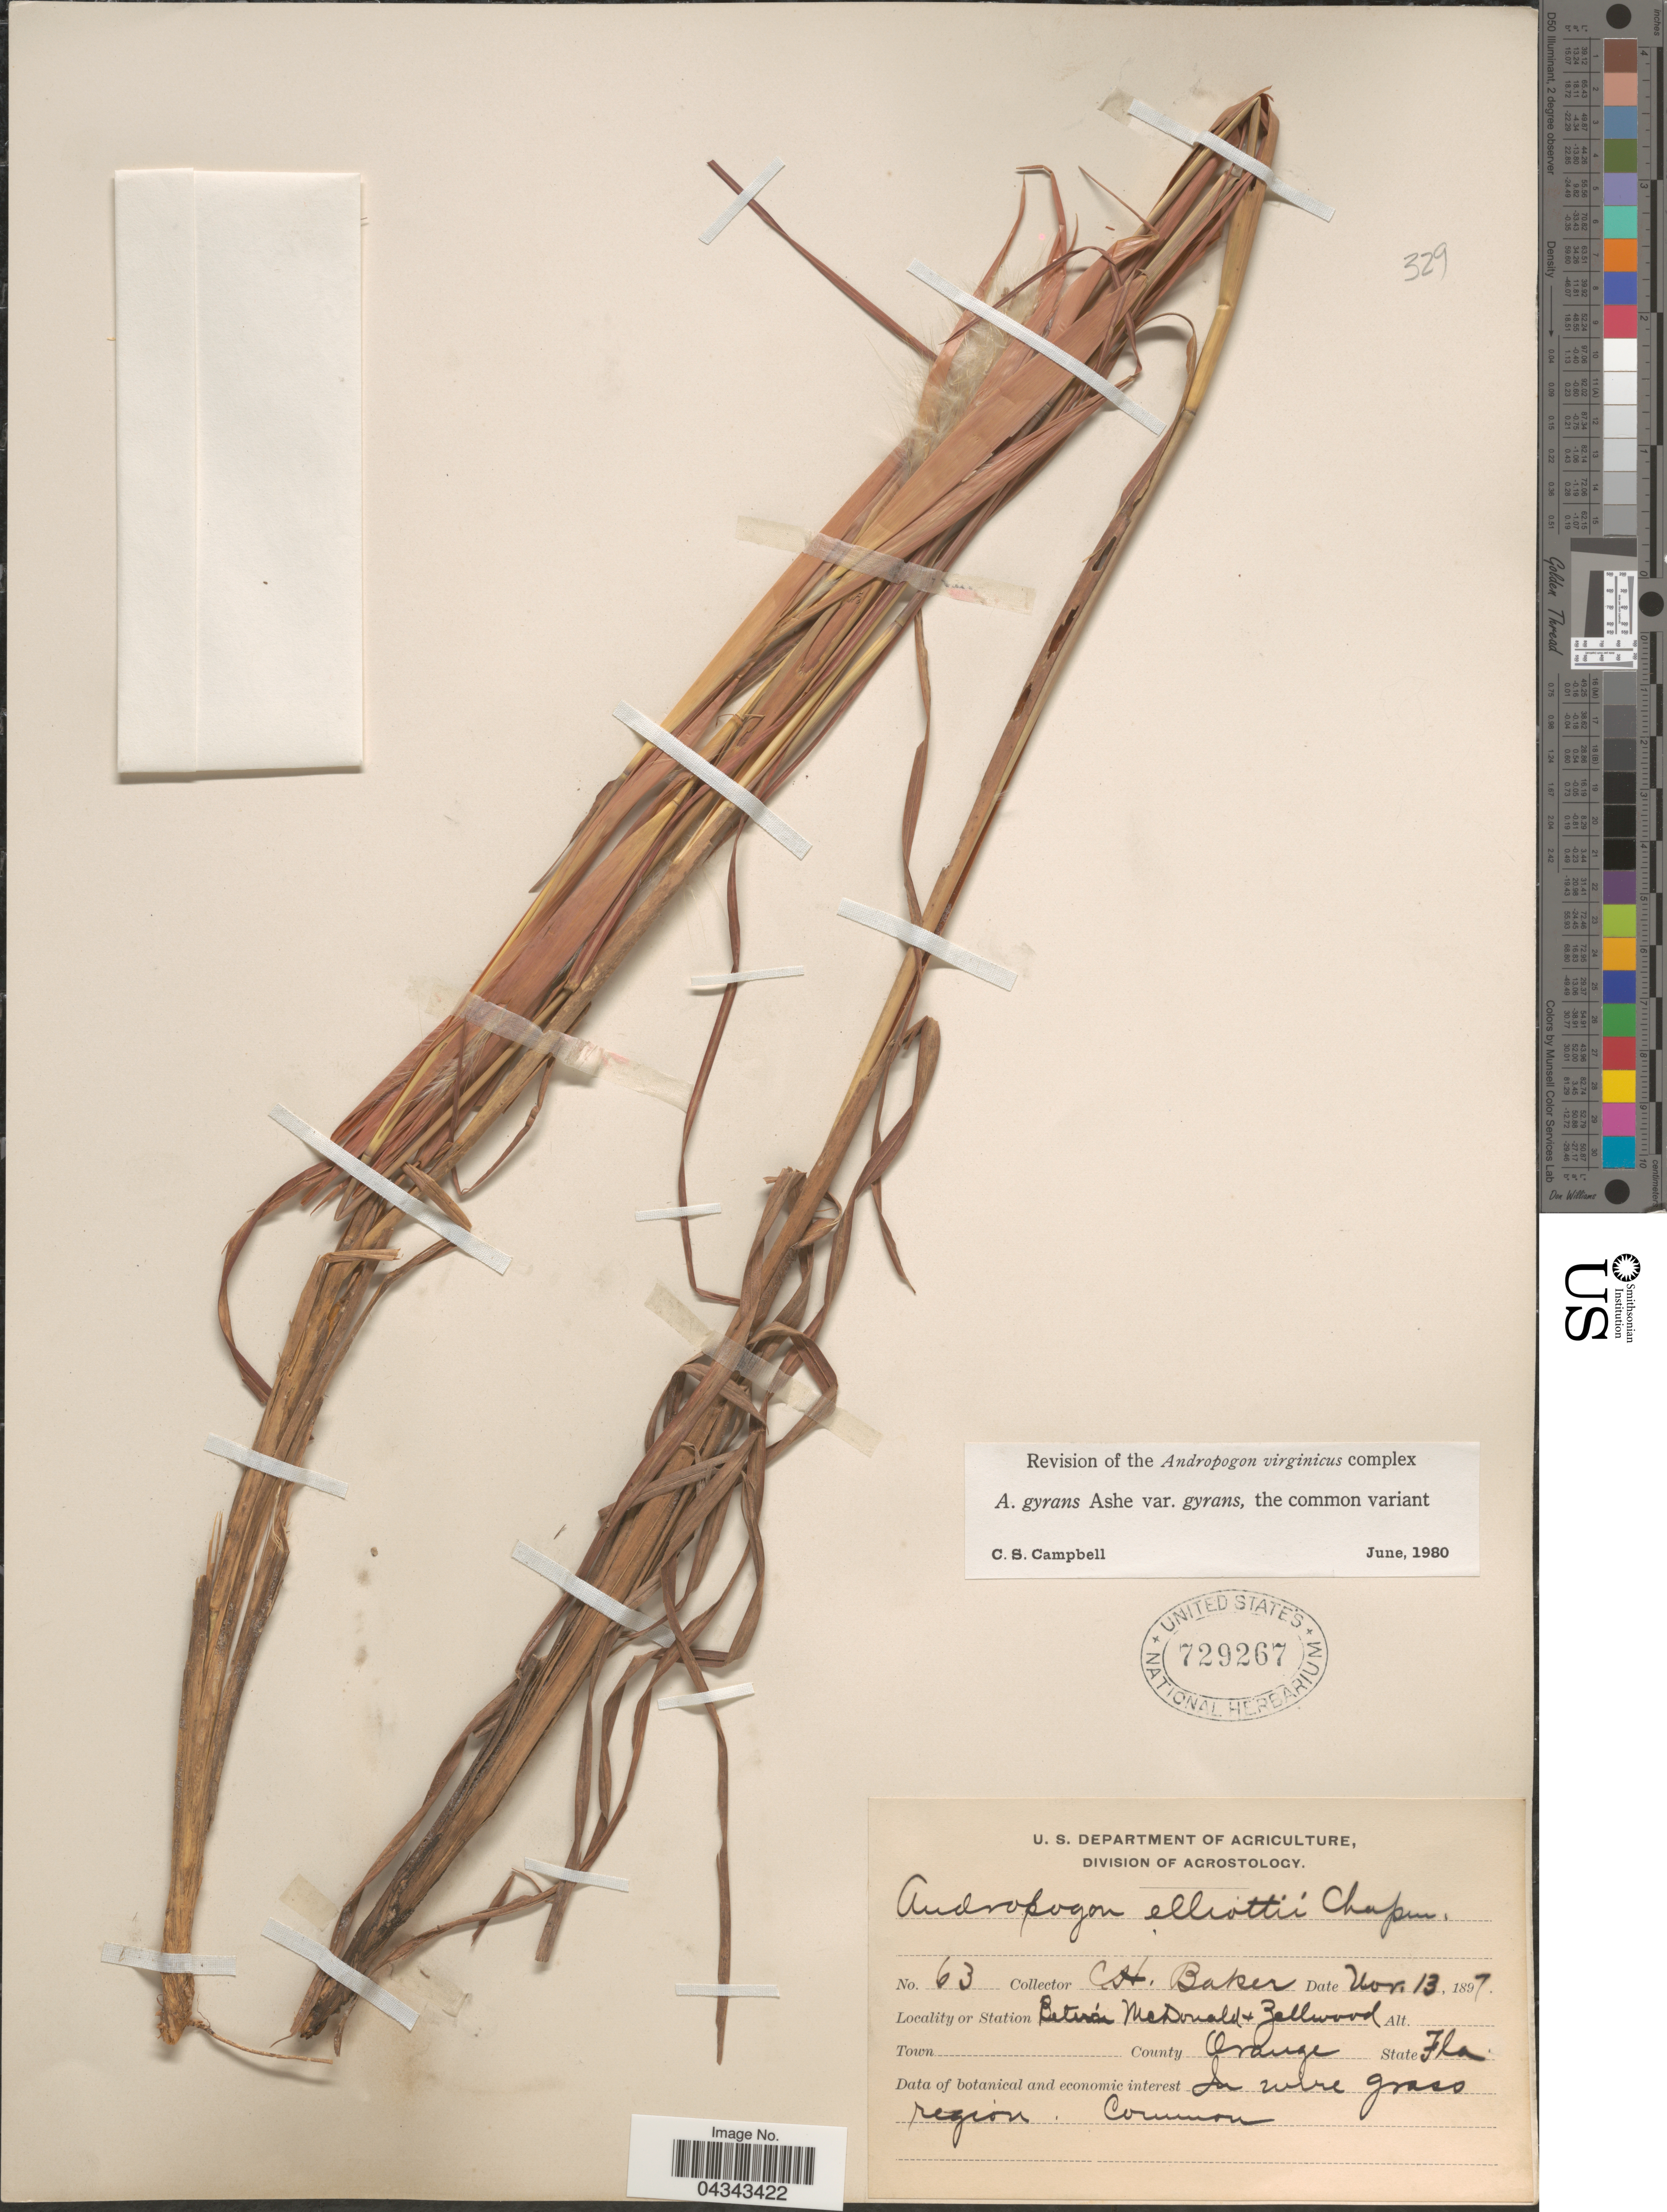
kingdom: Plantae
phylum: Tracheophyta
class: Liliopsida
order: Poales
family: Poaceae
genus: Andropogon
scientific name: Andropogon gyrans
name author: Ashe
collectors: C. H. Baker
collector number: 63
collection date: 1897-11-13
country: United States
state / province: Florida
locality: Station Between McDonald + Zellwood. County Orange.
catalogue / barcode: US 729267